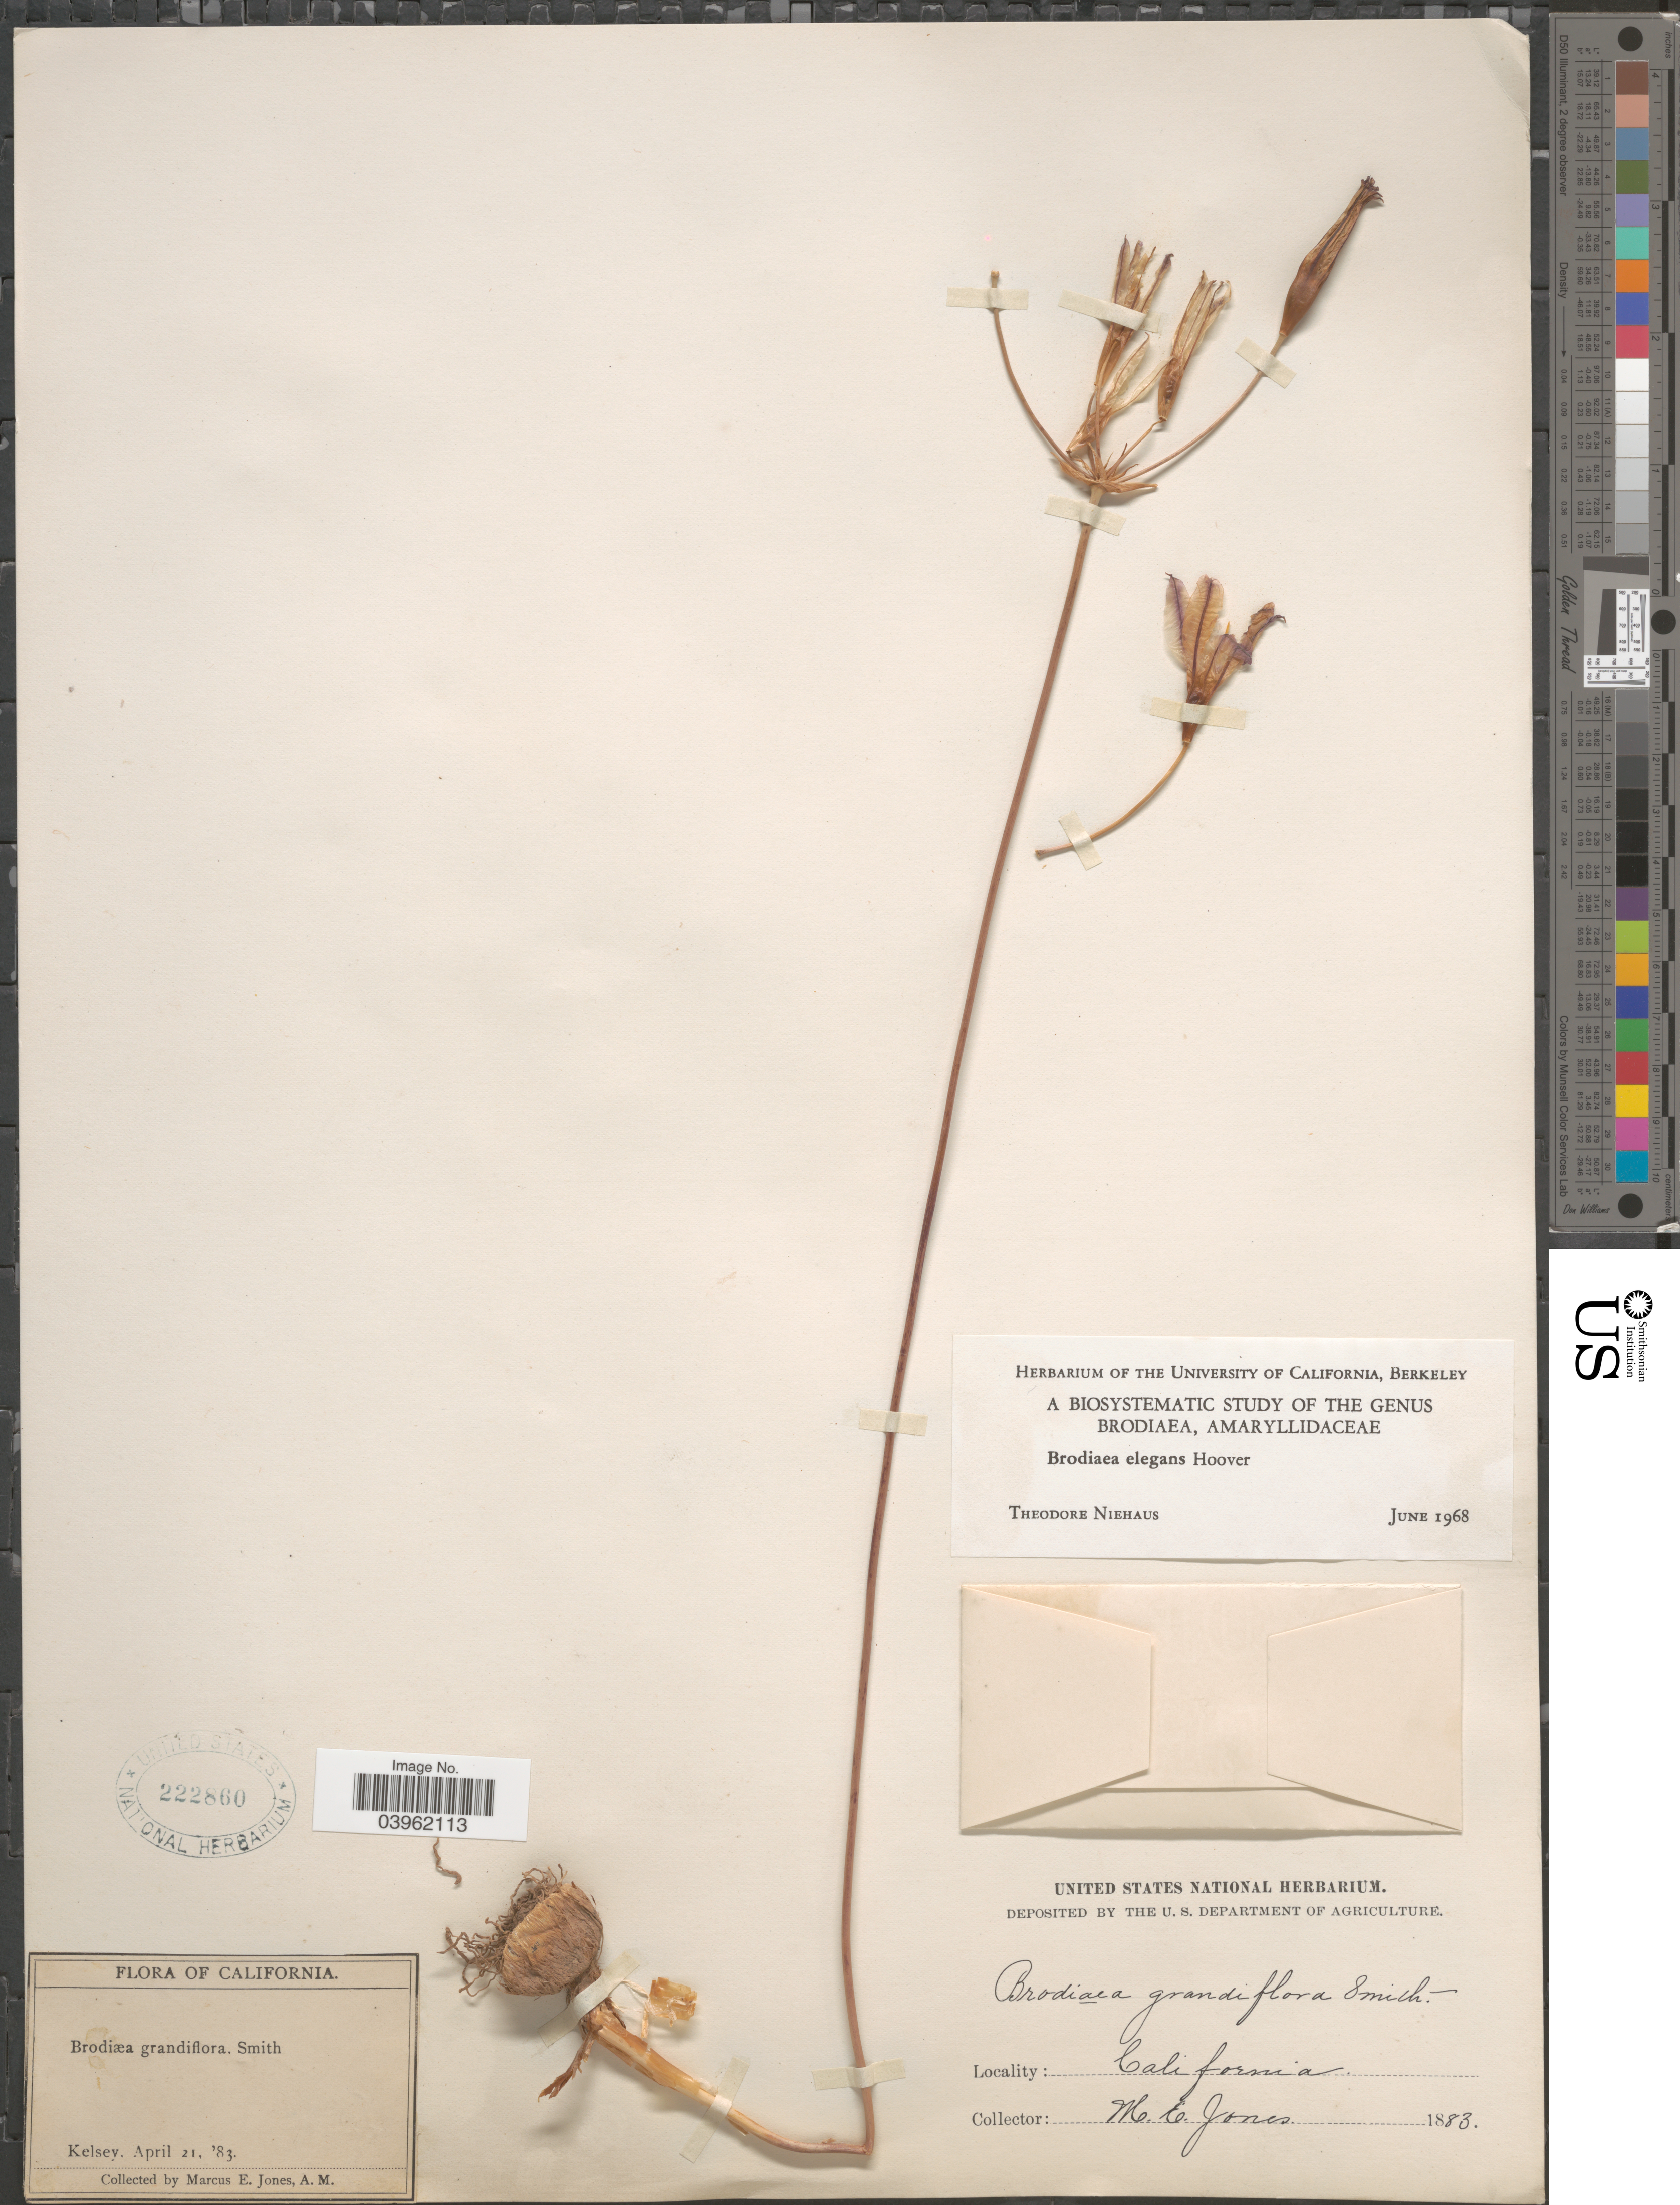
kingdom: Plantae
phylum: Tracheophyta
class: Liliopsida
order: Asparagales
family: Asparagaceae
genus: Brodiaea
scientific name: Brodiaea elegans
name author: Hoover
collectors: M. E. Jones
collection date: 1883-04-21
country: United States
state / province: California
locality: Kelsey.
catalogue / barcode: US 222860